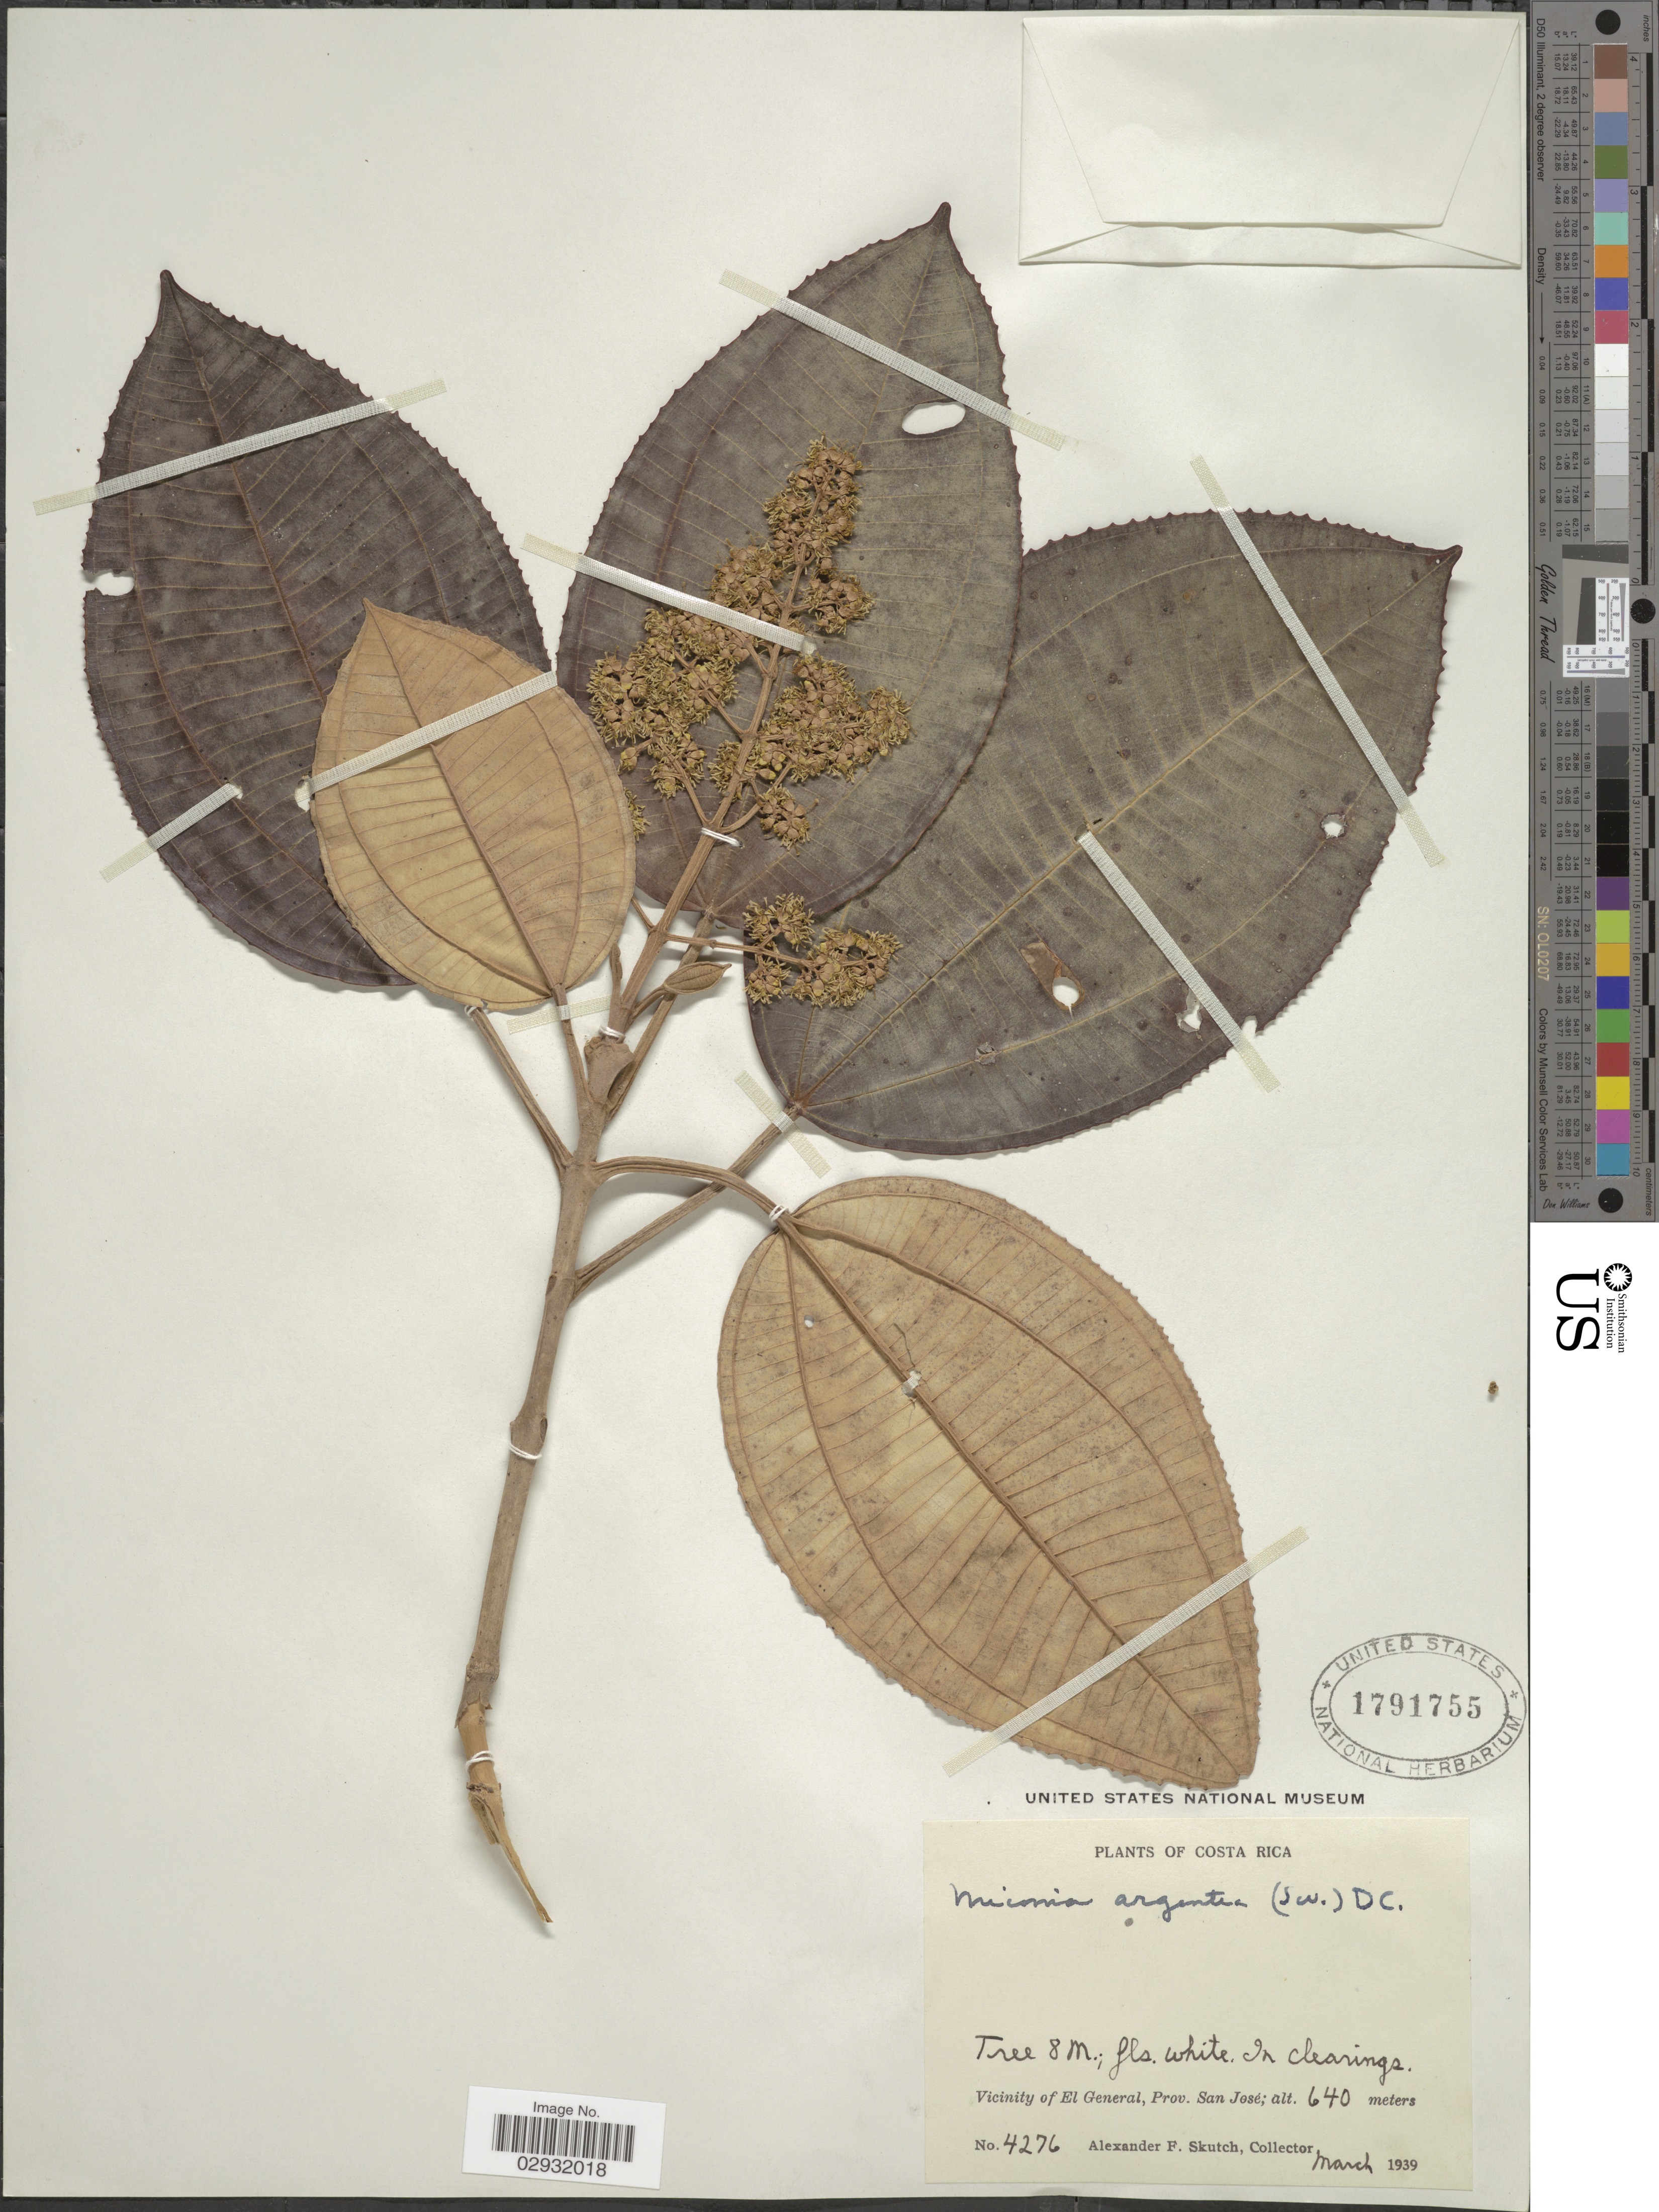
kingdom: Plantae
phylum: Tracheophyta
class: Magnoliopsida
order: Myrtales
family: Melastomataceae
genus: Miconia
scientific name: Miconia argentea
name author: (Sw.) DC.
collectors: A. F. Skutch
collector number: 4276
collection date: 1939-03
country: Costa Rica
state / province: San José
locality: Vicinity of El General, Prov. San José.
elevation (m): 640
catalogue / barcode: US 1791755